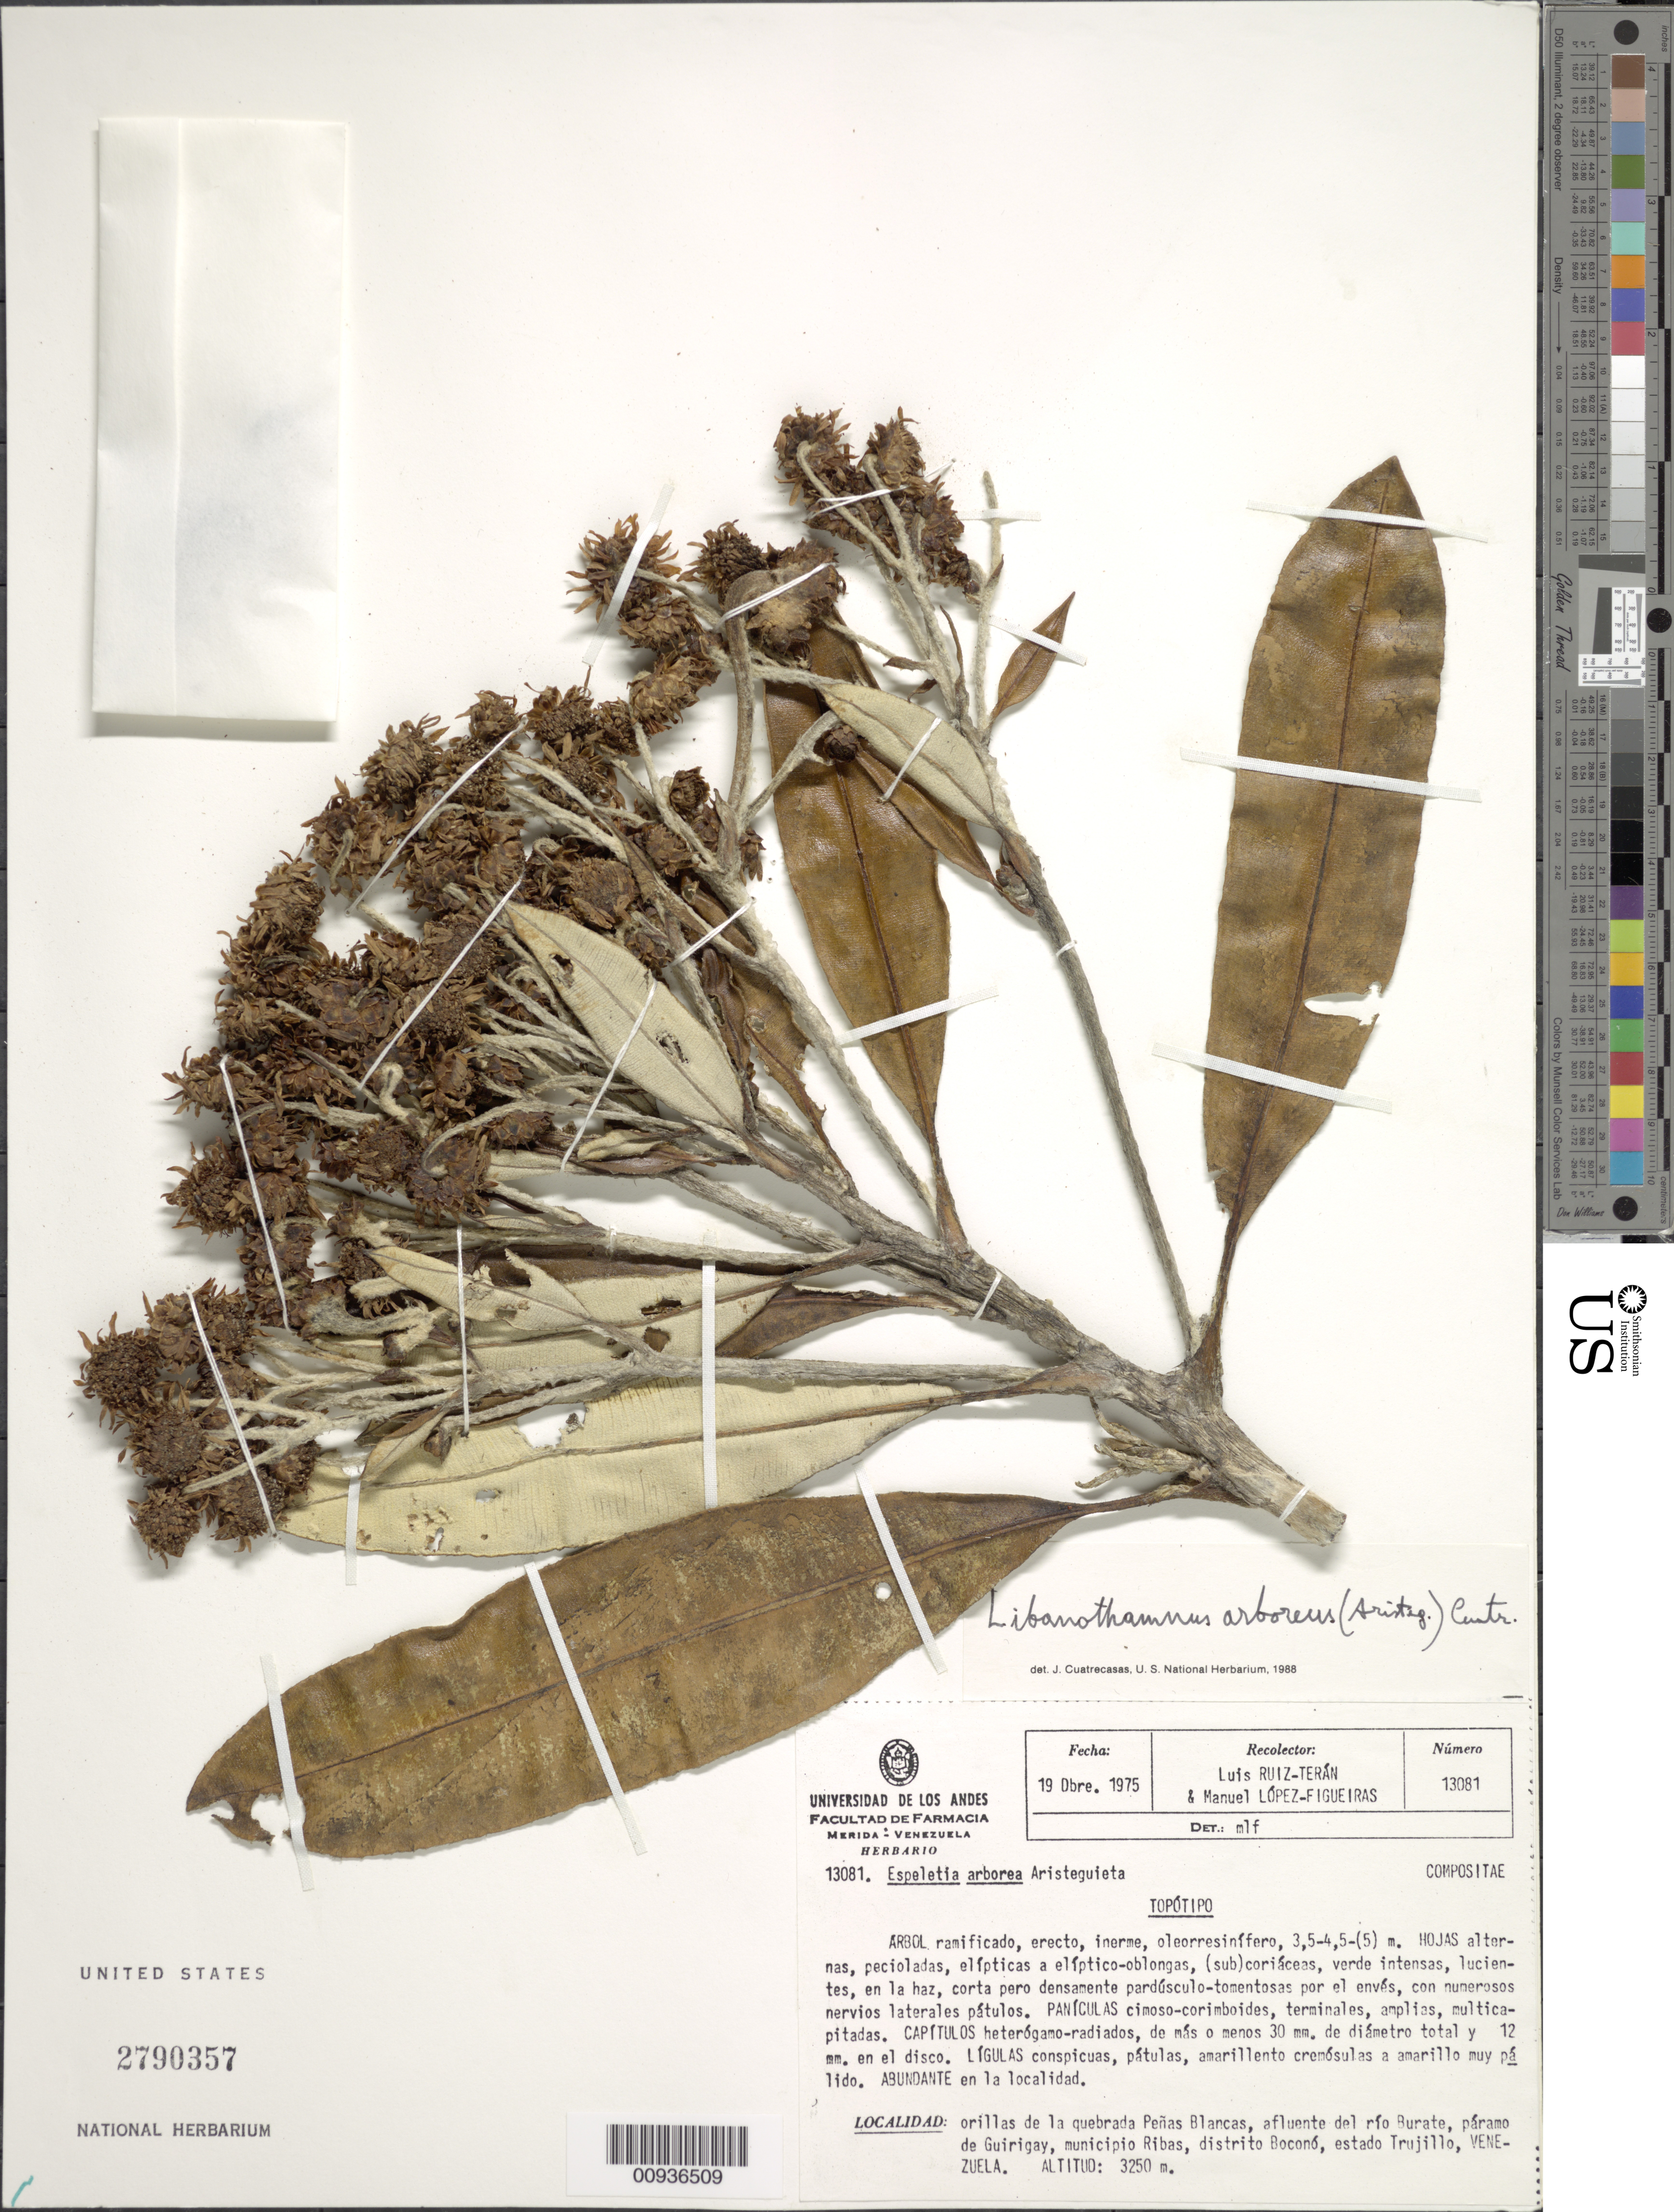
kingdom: Plantae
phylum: Tracheophyta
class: Magnoliopsida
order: Asterales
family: Asteraceae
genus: Libanothamnus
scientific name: Libanothamnus arboreus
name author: (Aristeg.) Cuatrec.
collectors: L. E. Ruíz-Terán & M. López Figueiras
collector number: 13081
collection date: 1975-10-19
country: Venezuela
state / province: Trujillo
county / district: Boconó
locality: Páramo de Guirigay. Orilla de la quebrada Peñas Blancas, afluente del Río Burate. Cerca de la frontera entre Boconó y Ribas.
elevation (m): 3250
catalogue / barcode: US 2790357